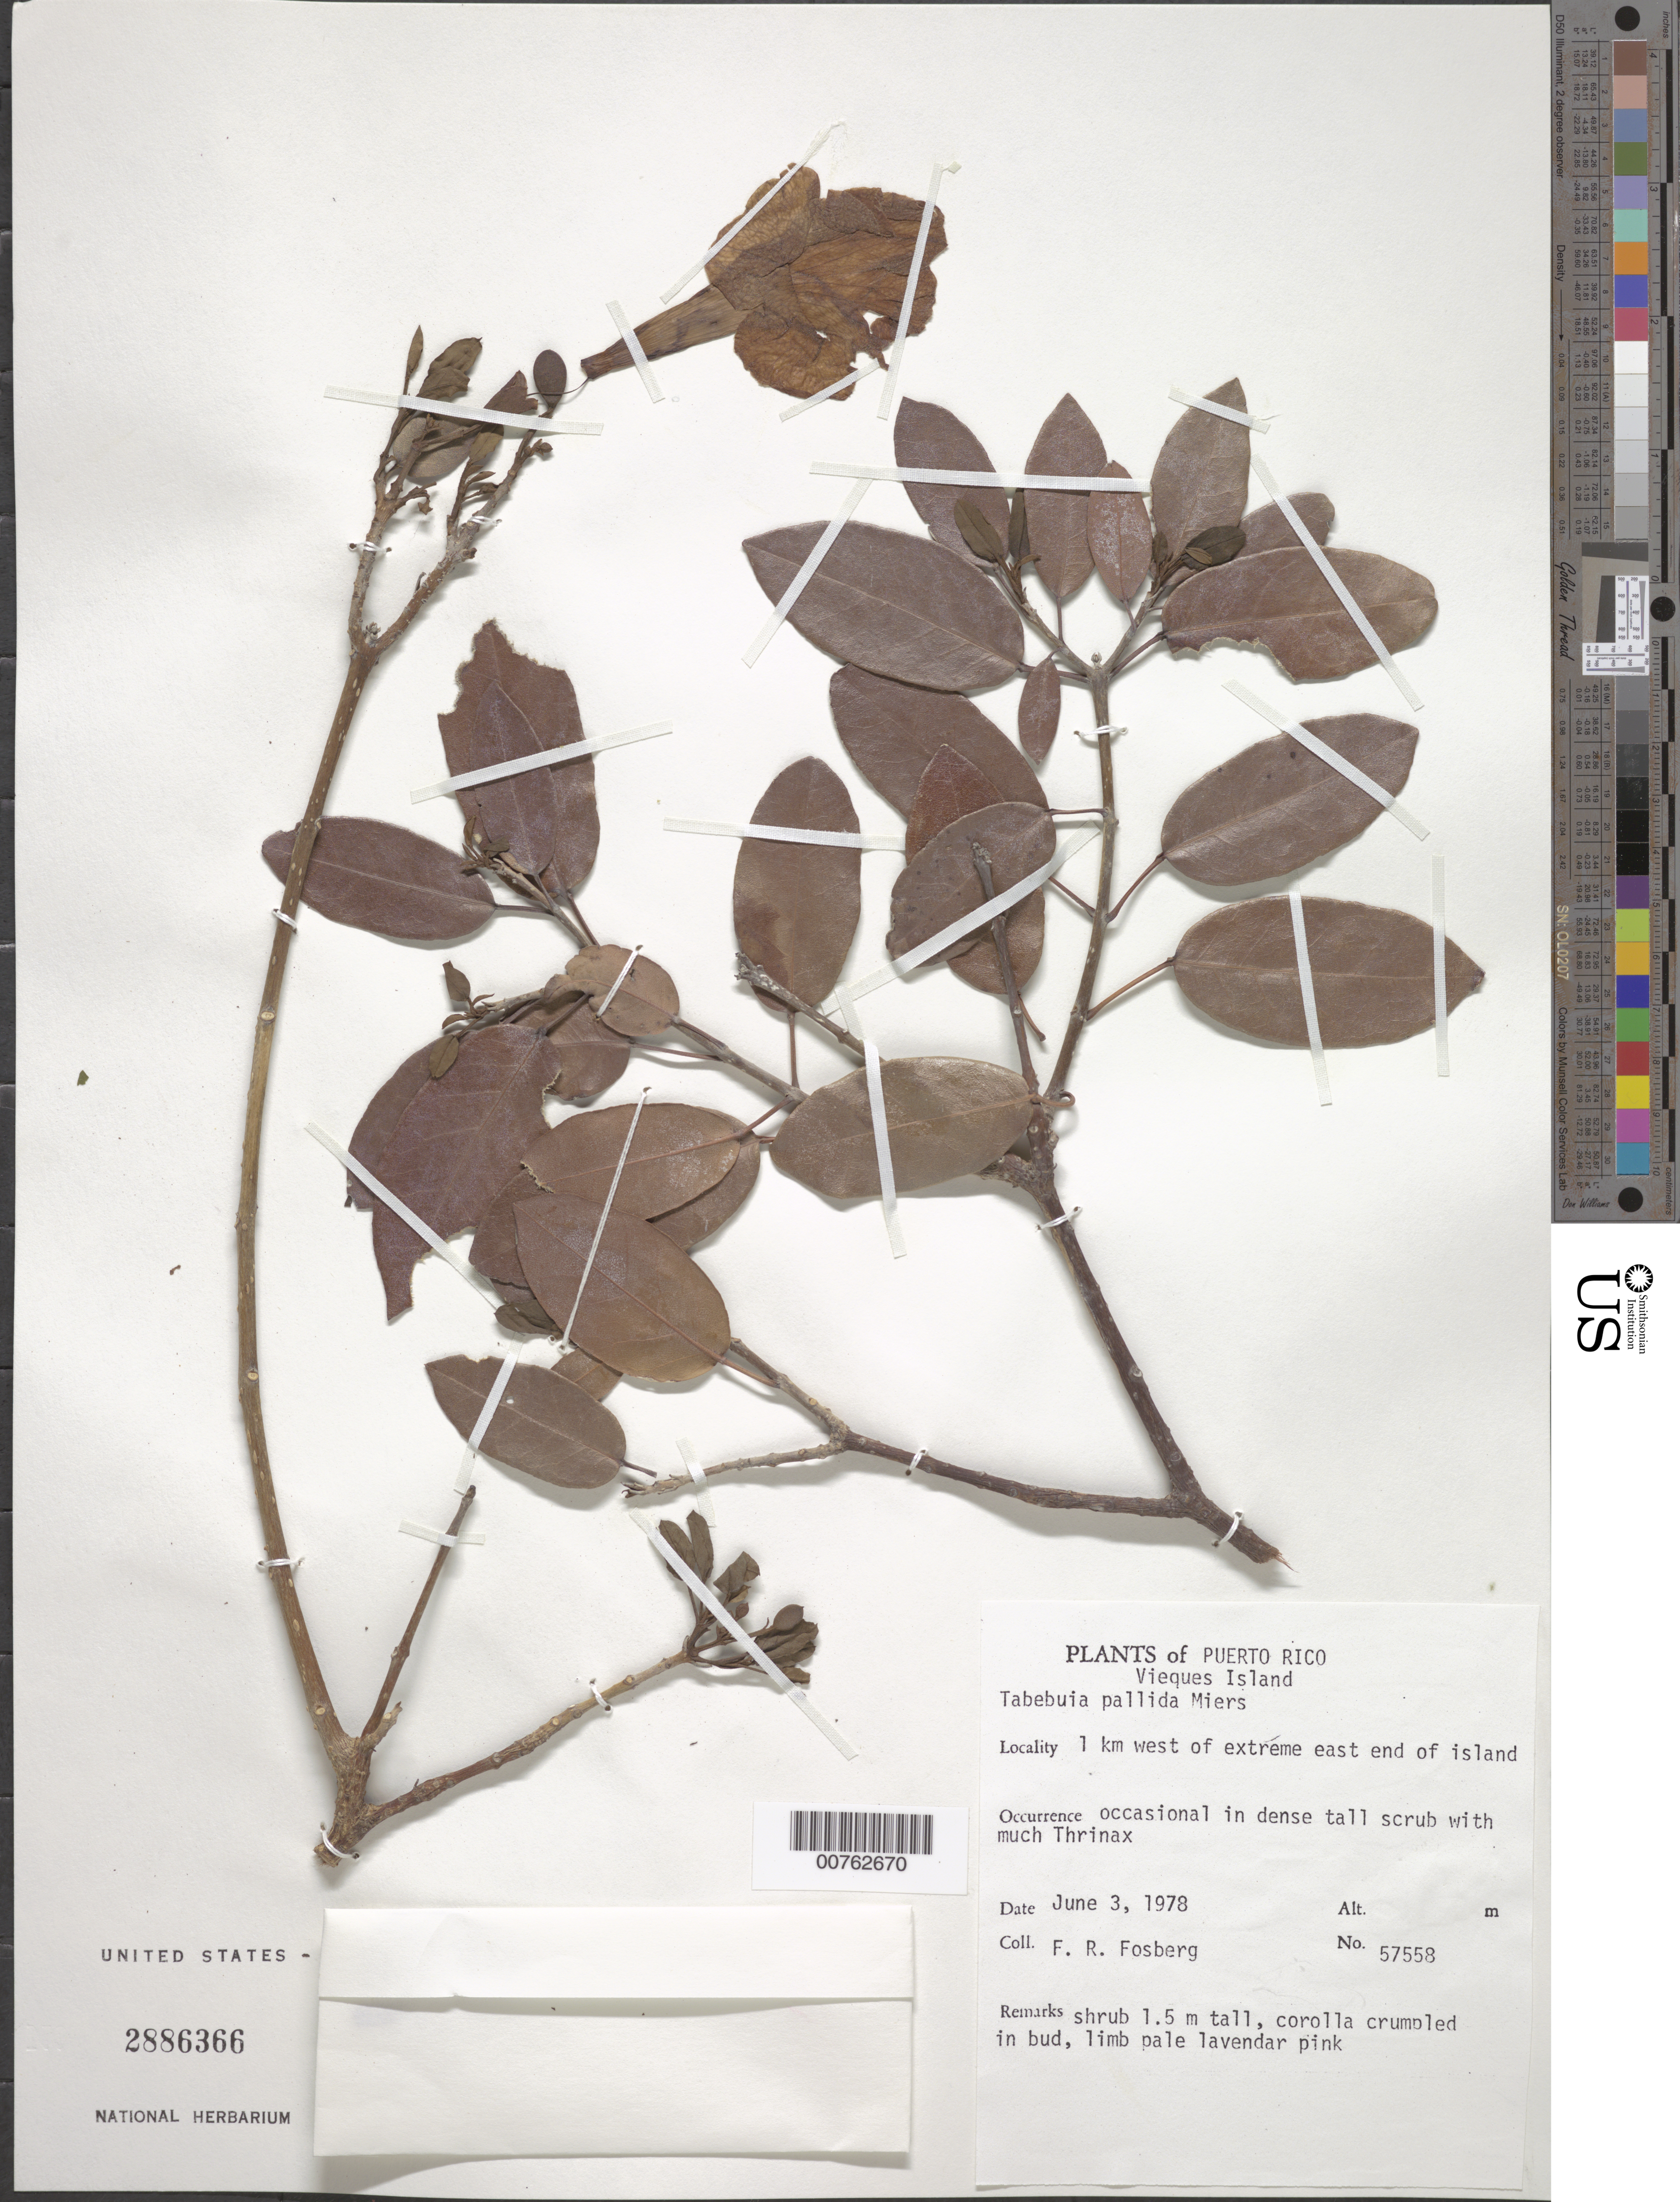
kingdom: Plantae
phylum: Tracheophyta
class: Magnoliopsida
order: Lamiales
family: Bignoniaceae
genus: Tabebuia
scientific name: Tabebuia pallida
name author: (Lindl.) Miers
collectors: F. R. Fosberg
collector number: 57558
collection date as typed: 03 Jun 1978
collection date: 1978-06-03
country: Puerto Rico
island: Vieques I.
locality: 1 km W of extreme East end of island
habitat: Occasional in dense tall scrub with much Thrinax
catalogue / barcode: US 2886366